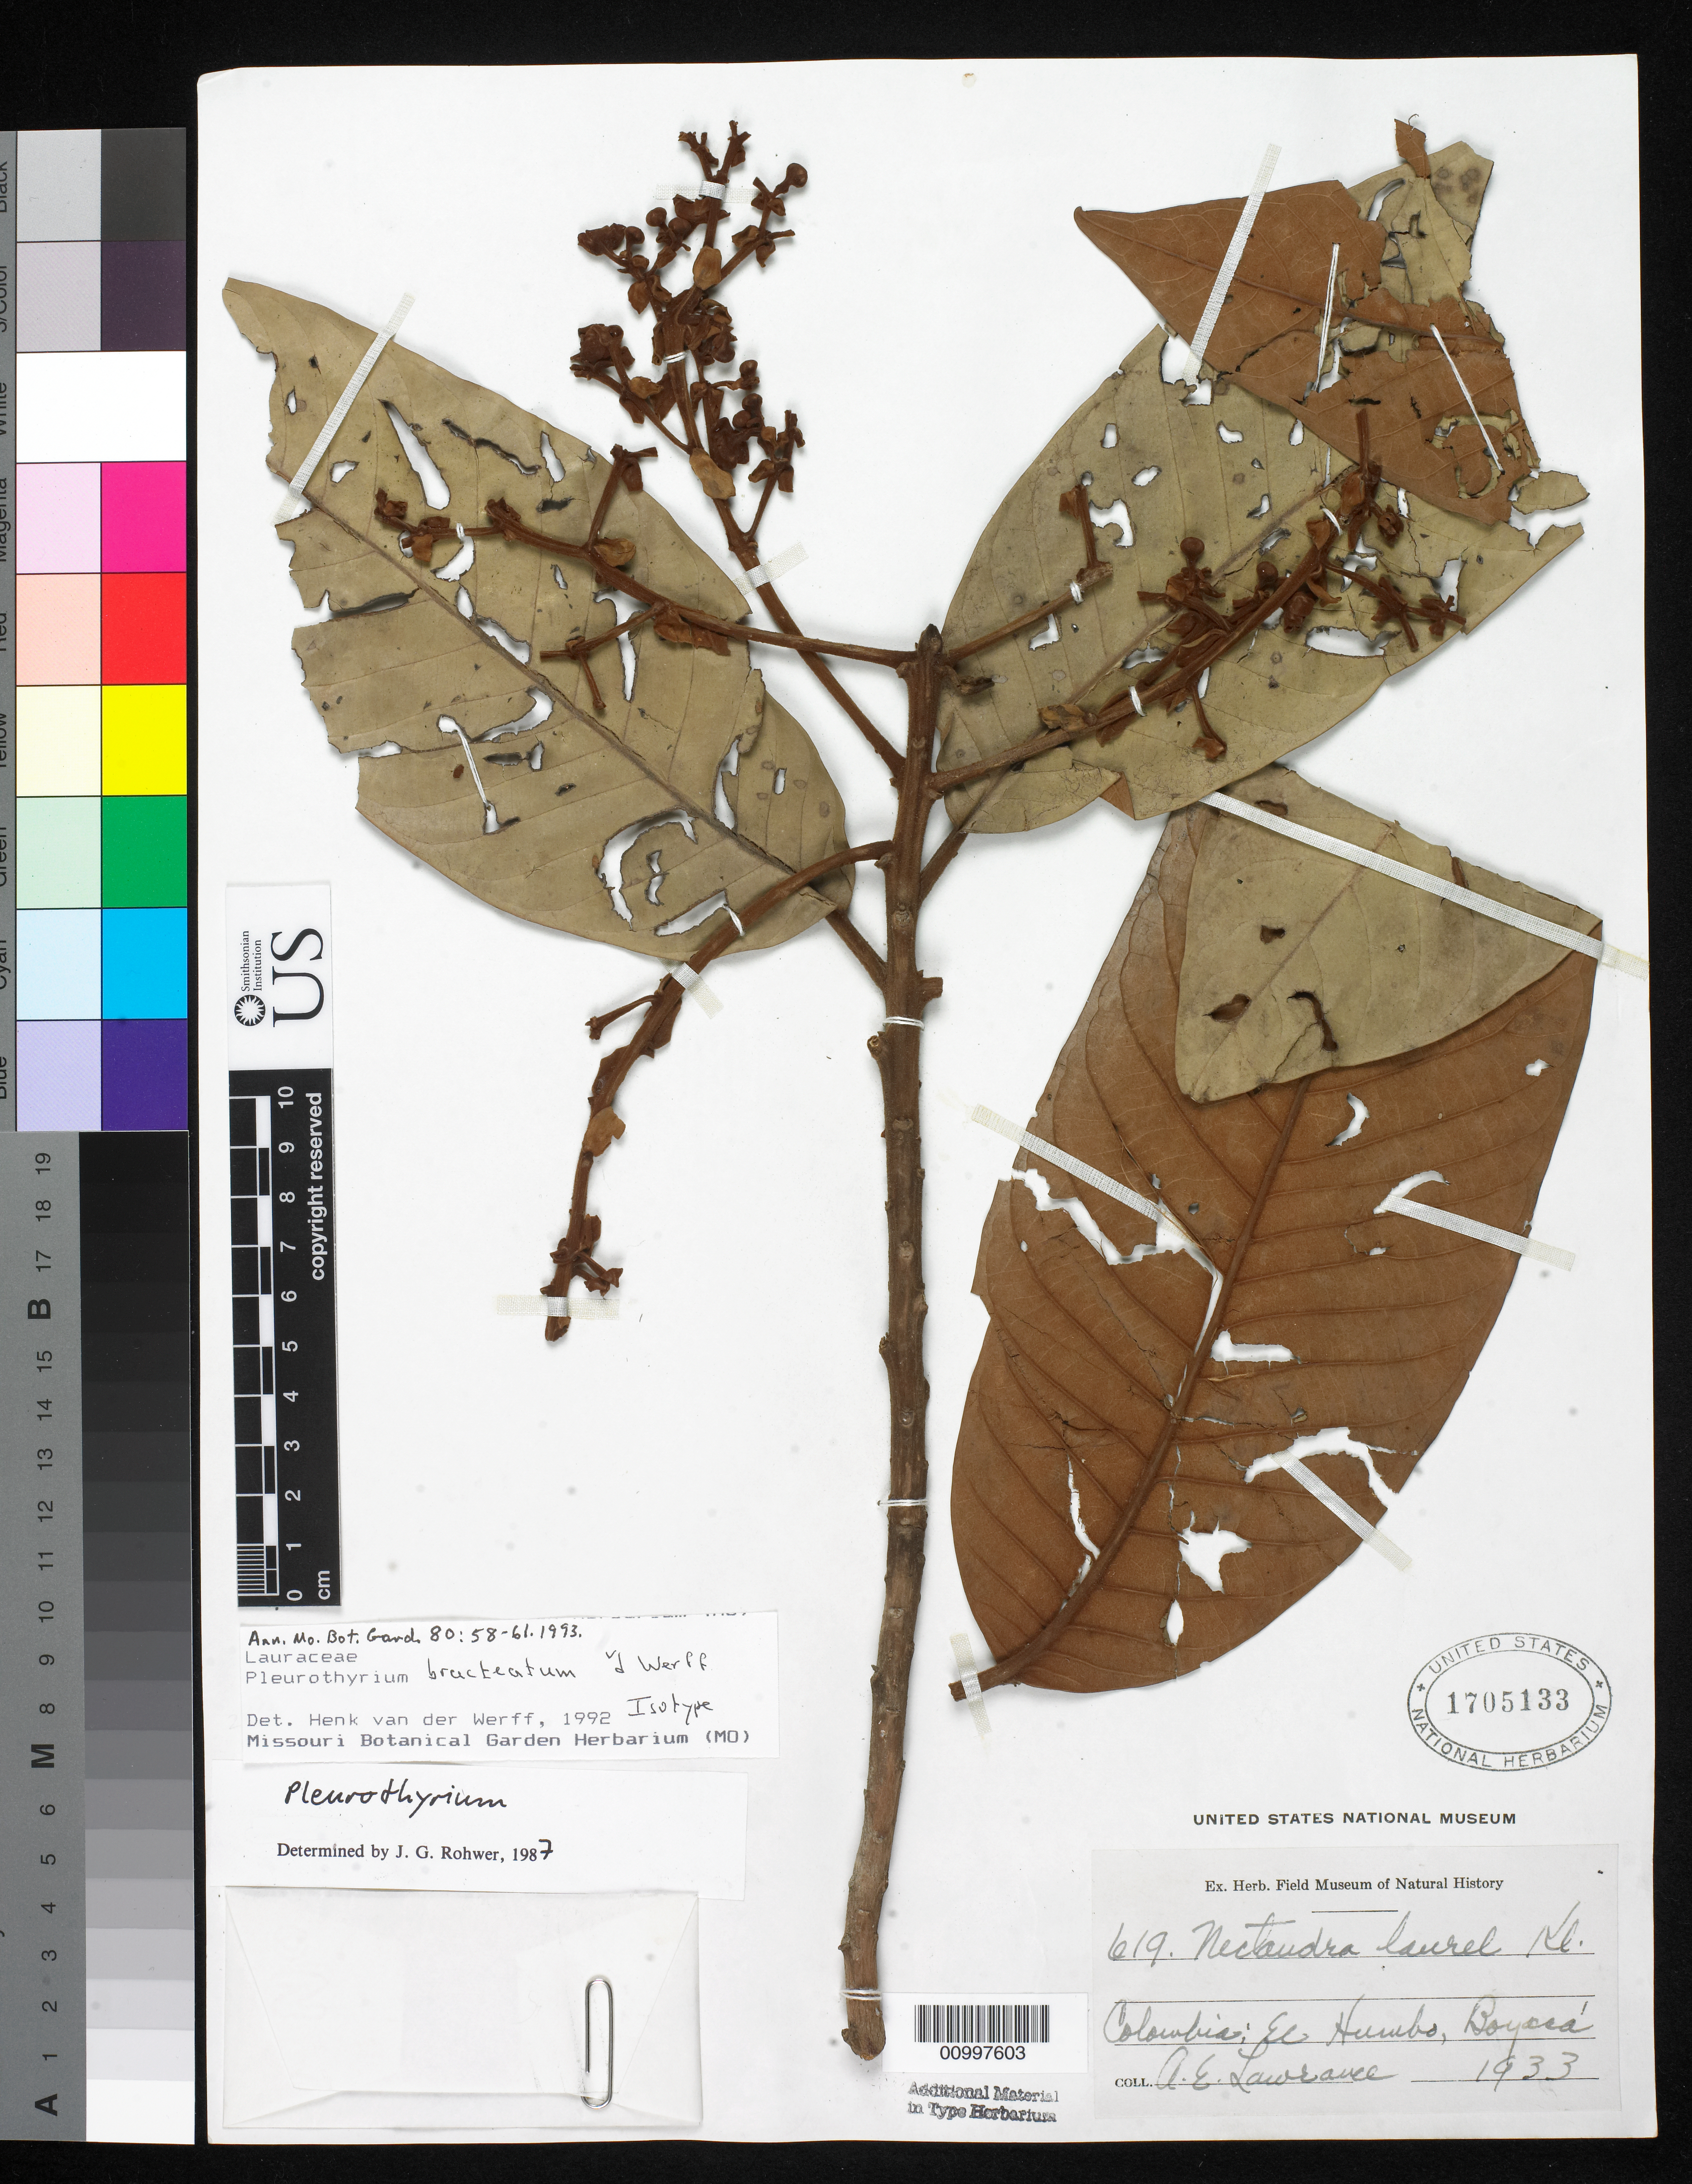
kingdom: Plantae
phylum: Tracheophyta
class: Magnoliopsida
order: Laurales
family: Lauraceae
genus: Pleurothyrium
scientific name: Pleurothyrium bracteatum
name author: van der Werff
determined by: van der Werff, H., (MO), Missouri Botanical Garden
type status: Isotype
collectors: A. Lawrance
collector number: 619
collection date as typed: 1933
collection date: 1933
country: Colombia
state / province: Boyacá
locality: El Humbo.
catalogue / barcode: US 1705133